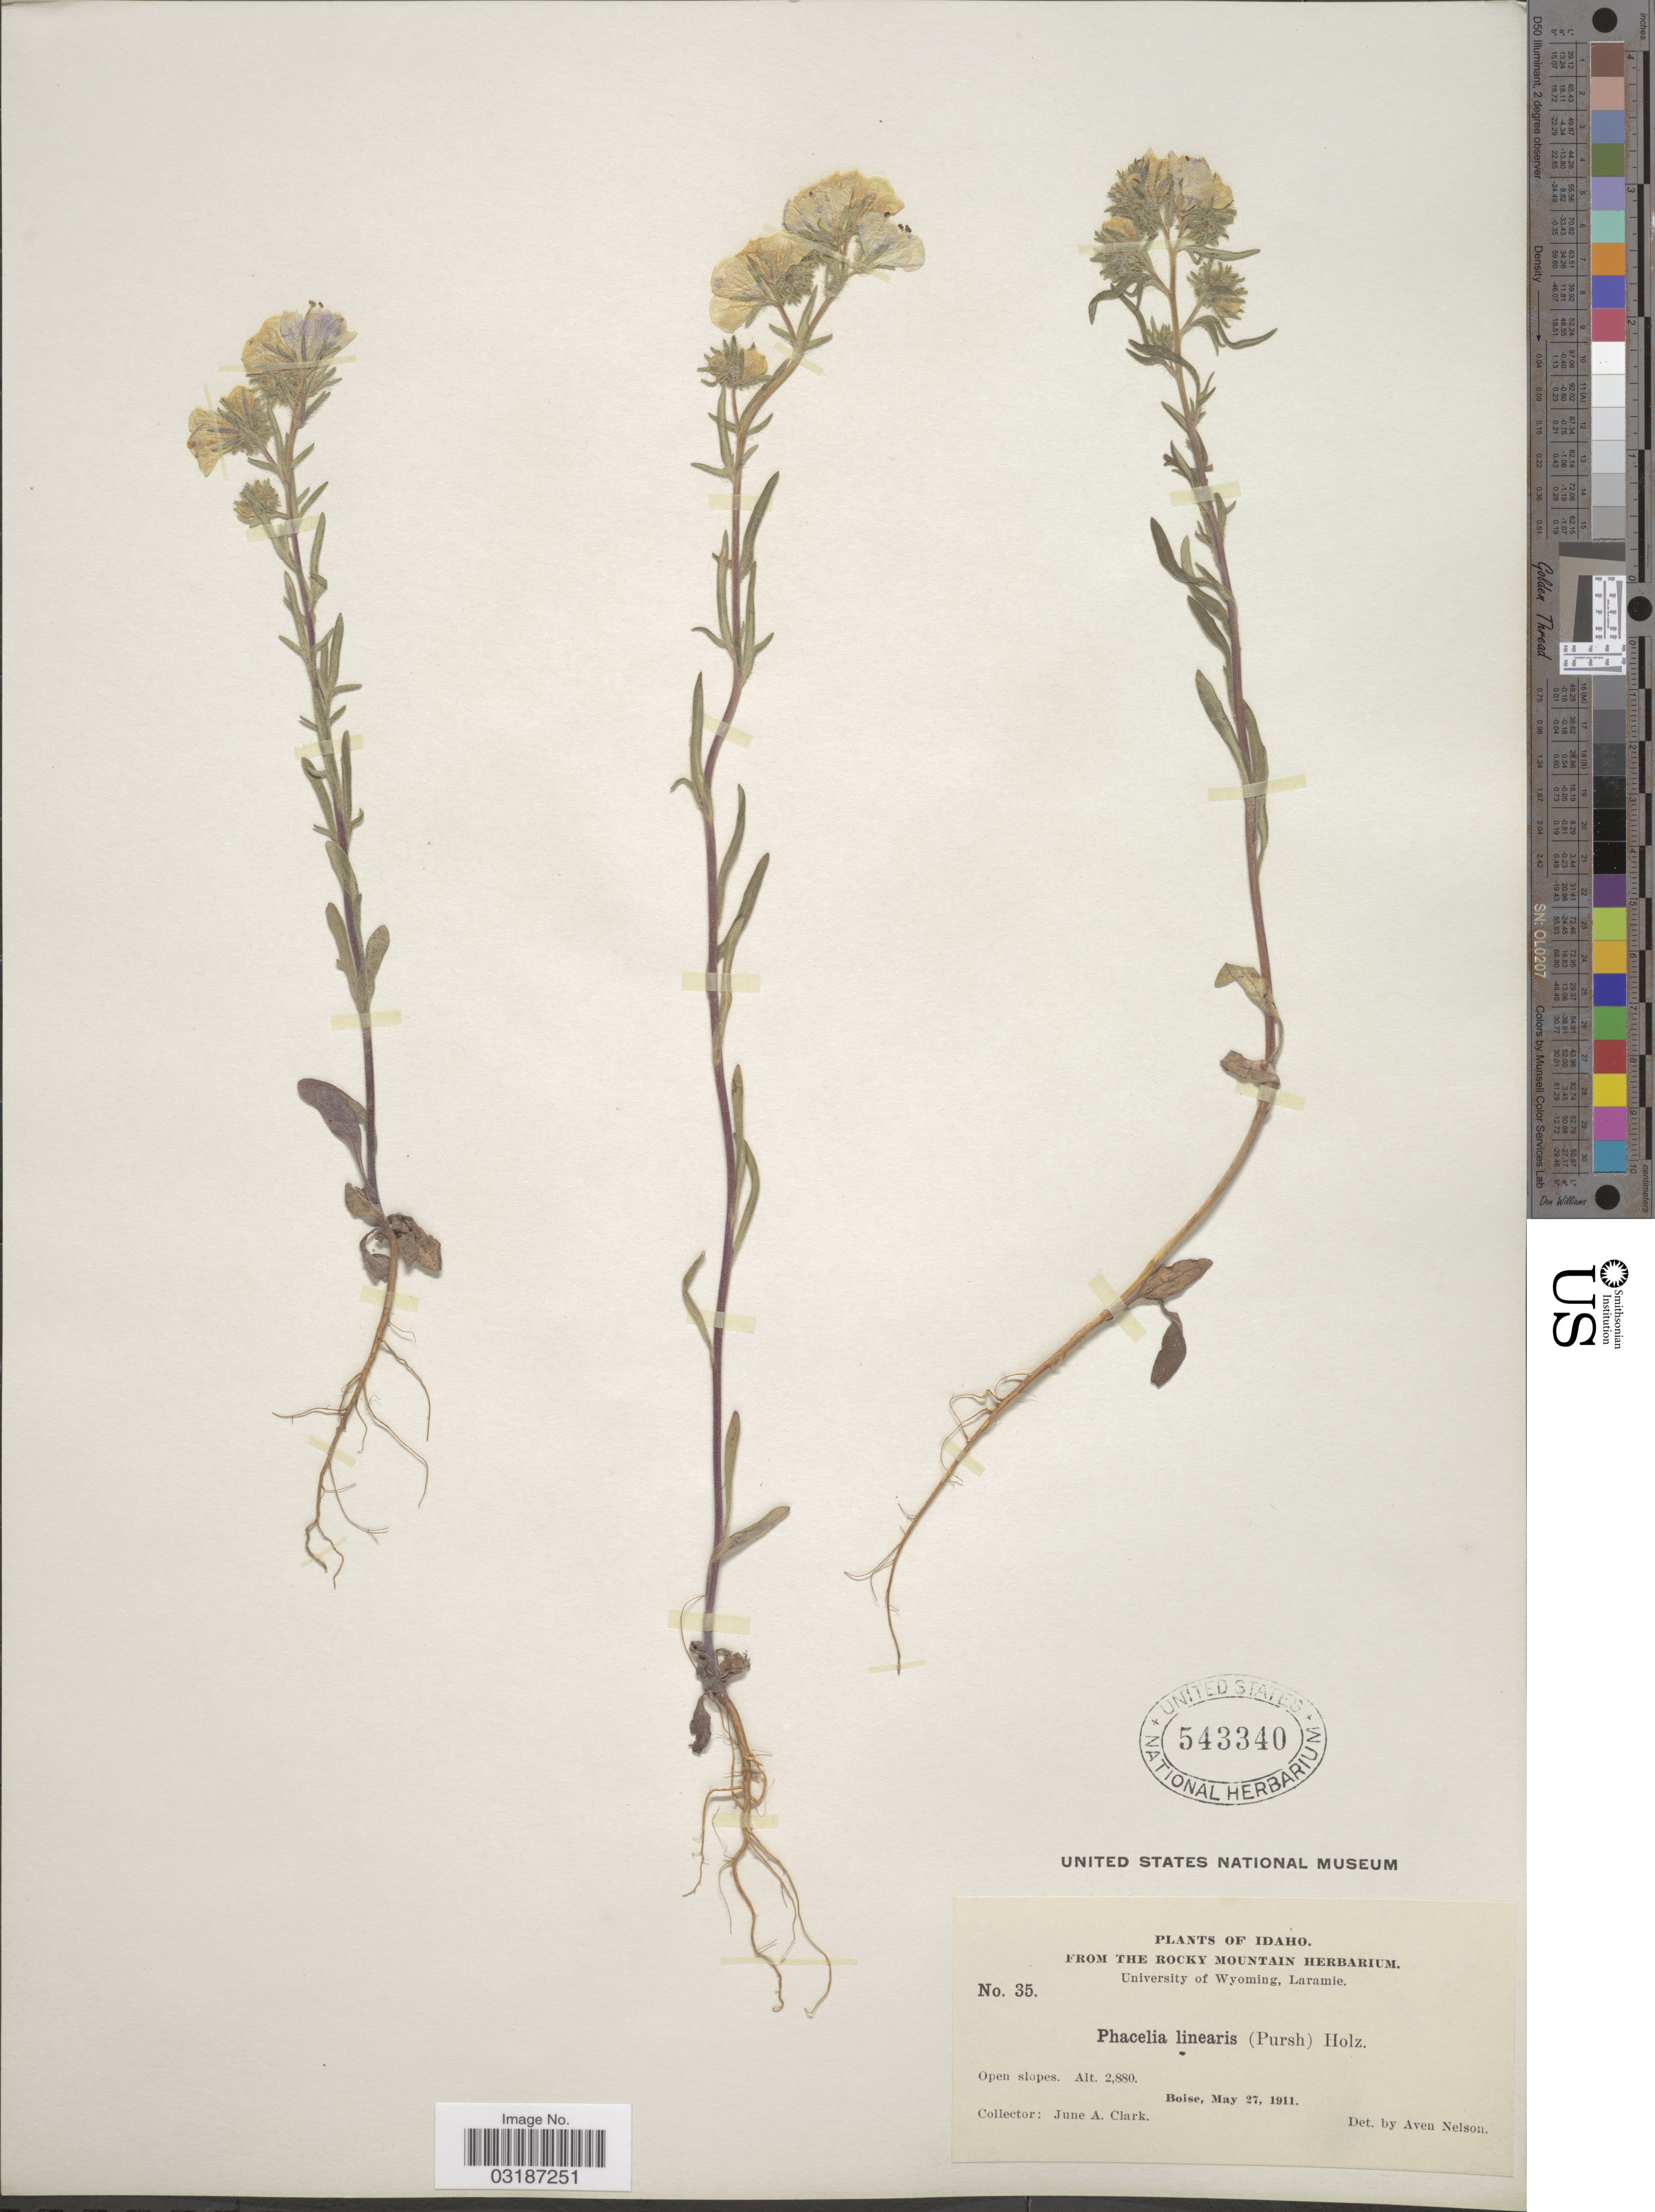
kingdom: Plantae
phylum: Tracheophyta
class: Magnoliopsida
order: Boraginales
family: Hydrophyllaceae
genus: Phacelia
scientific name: Phacelia linearis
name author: (Pursh) Holz.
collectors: J. A. Clark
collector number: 35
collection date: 1911-05-27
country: United States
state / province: Idaho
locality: Boise.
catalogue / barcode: US 543340